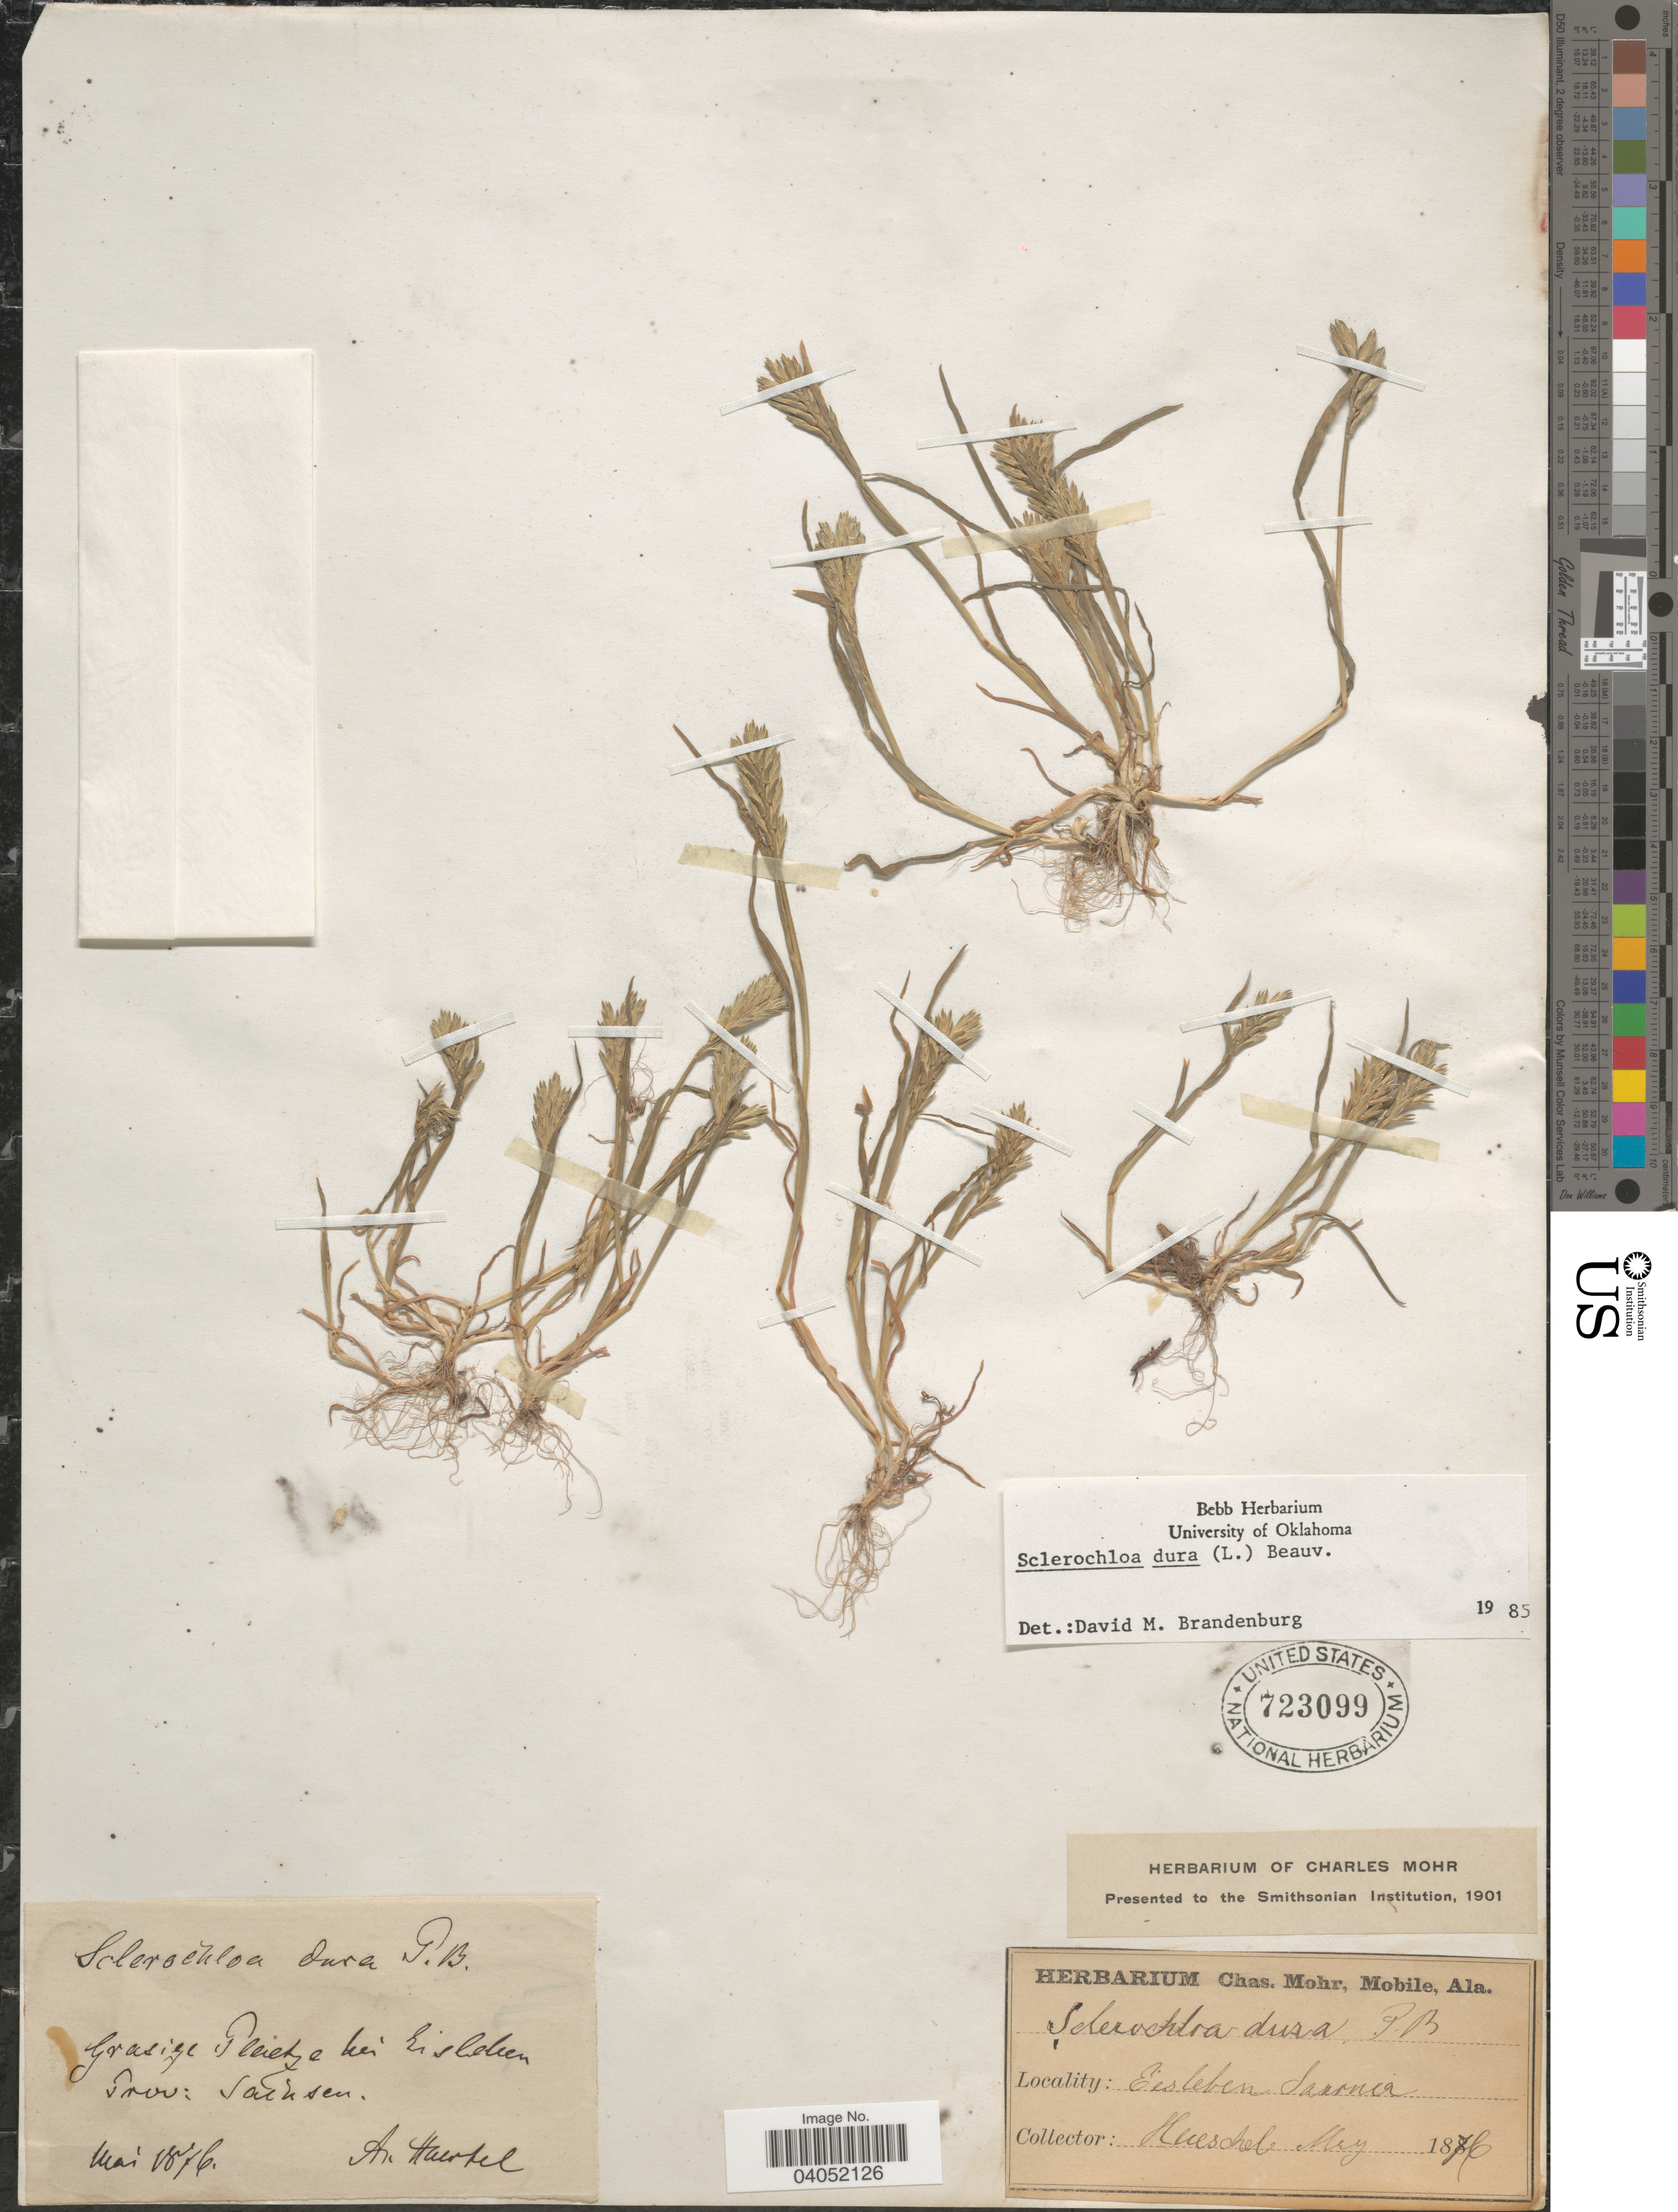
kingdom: Plantae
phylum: Tracheophyta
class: Liliopsida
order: Poales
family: Poaceae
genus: Sclerochloa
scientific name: Sclerochloa dura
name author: (L.) P. Beauv.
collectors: A. Huertel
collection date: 1876-05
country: Germany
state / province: Sachsen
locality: Grasige Pleietze bei Eisleden. Prov: Sachsen. Saxonia.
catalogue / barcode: US 723099